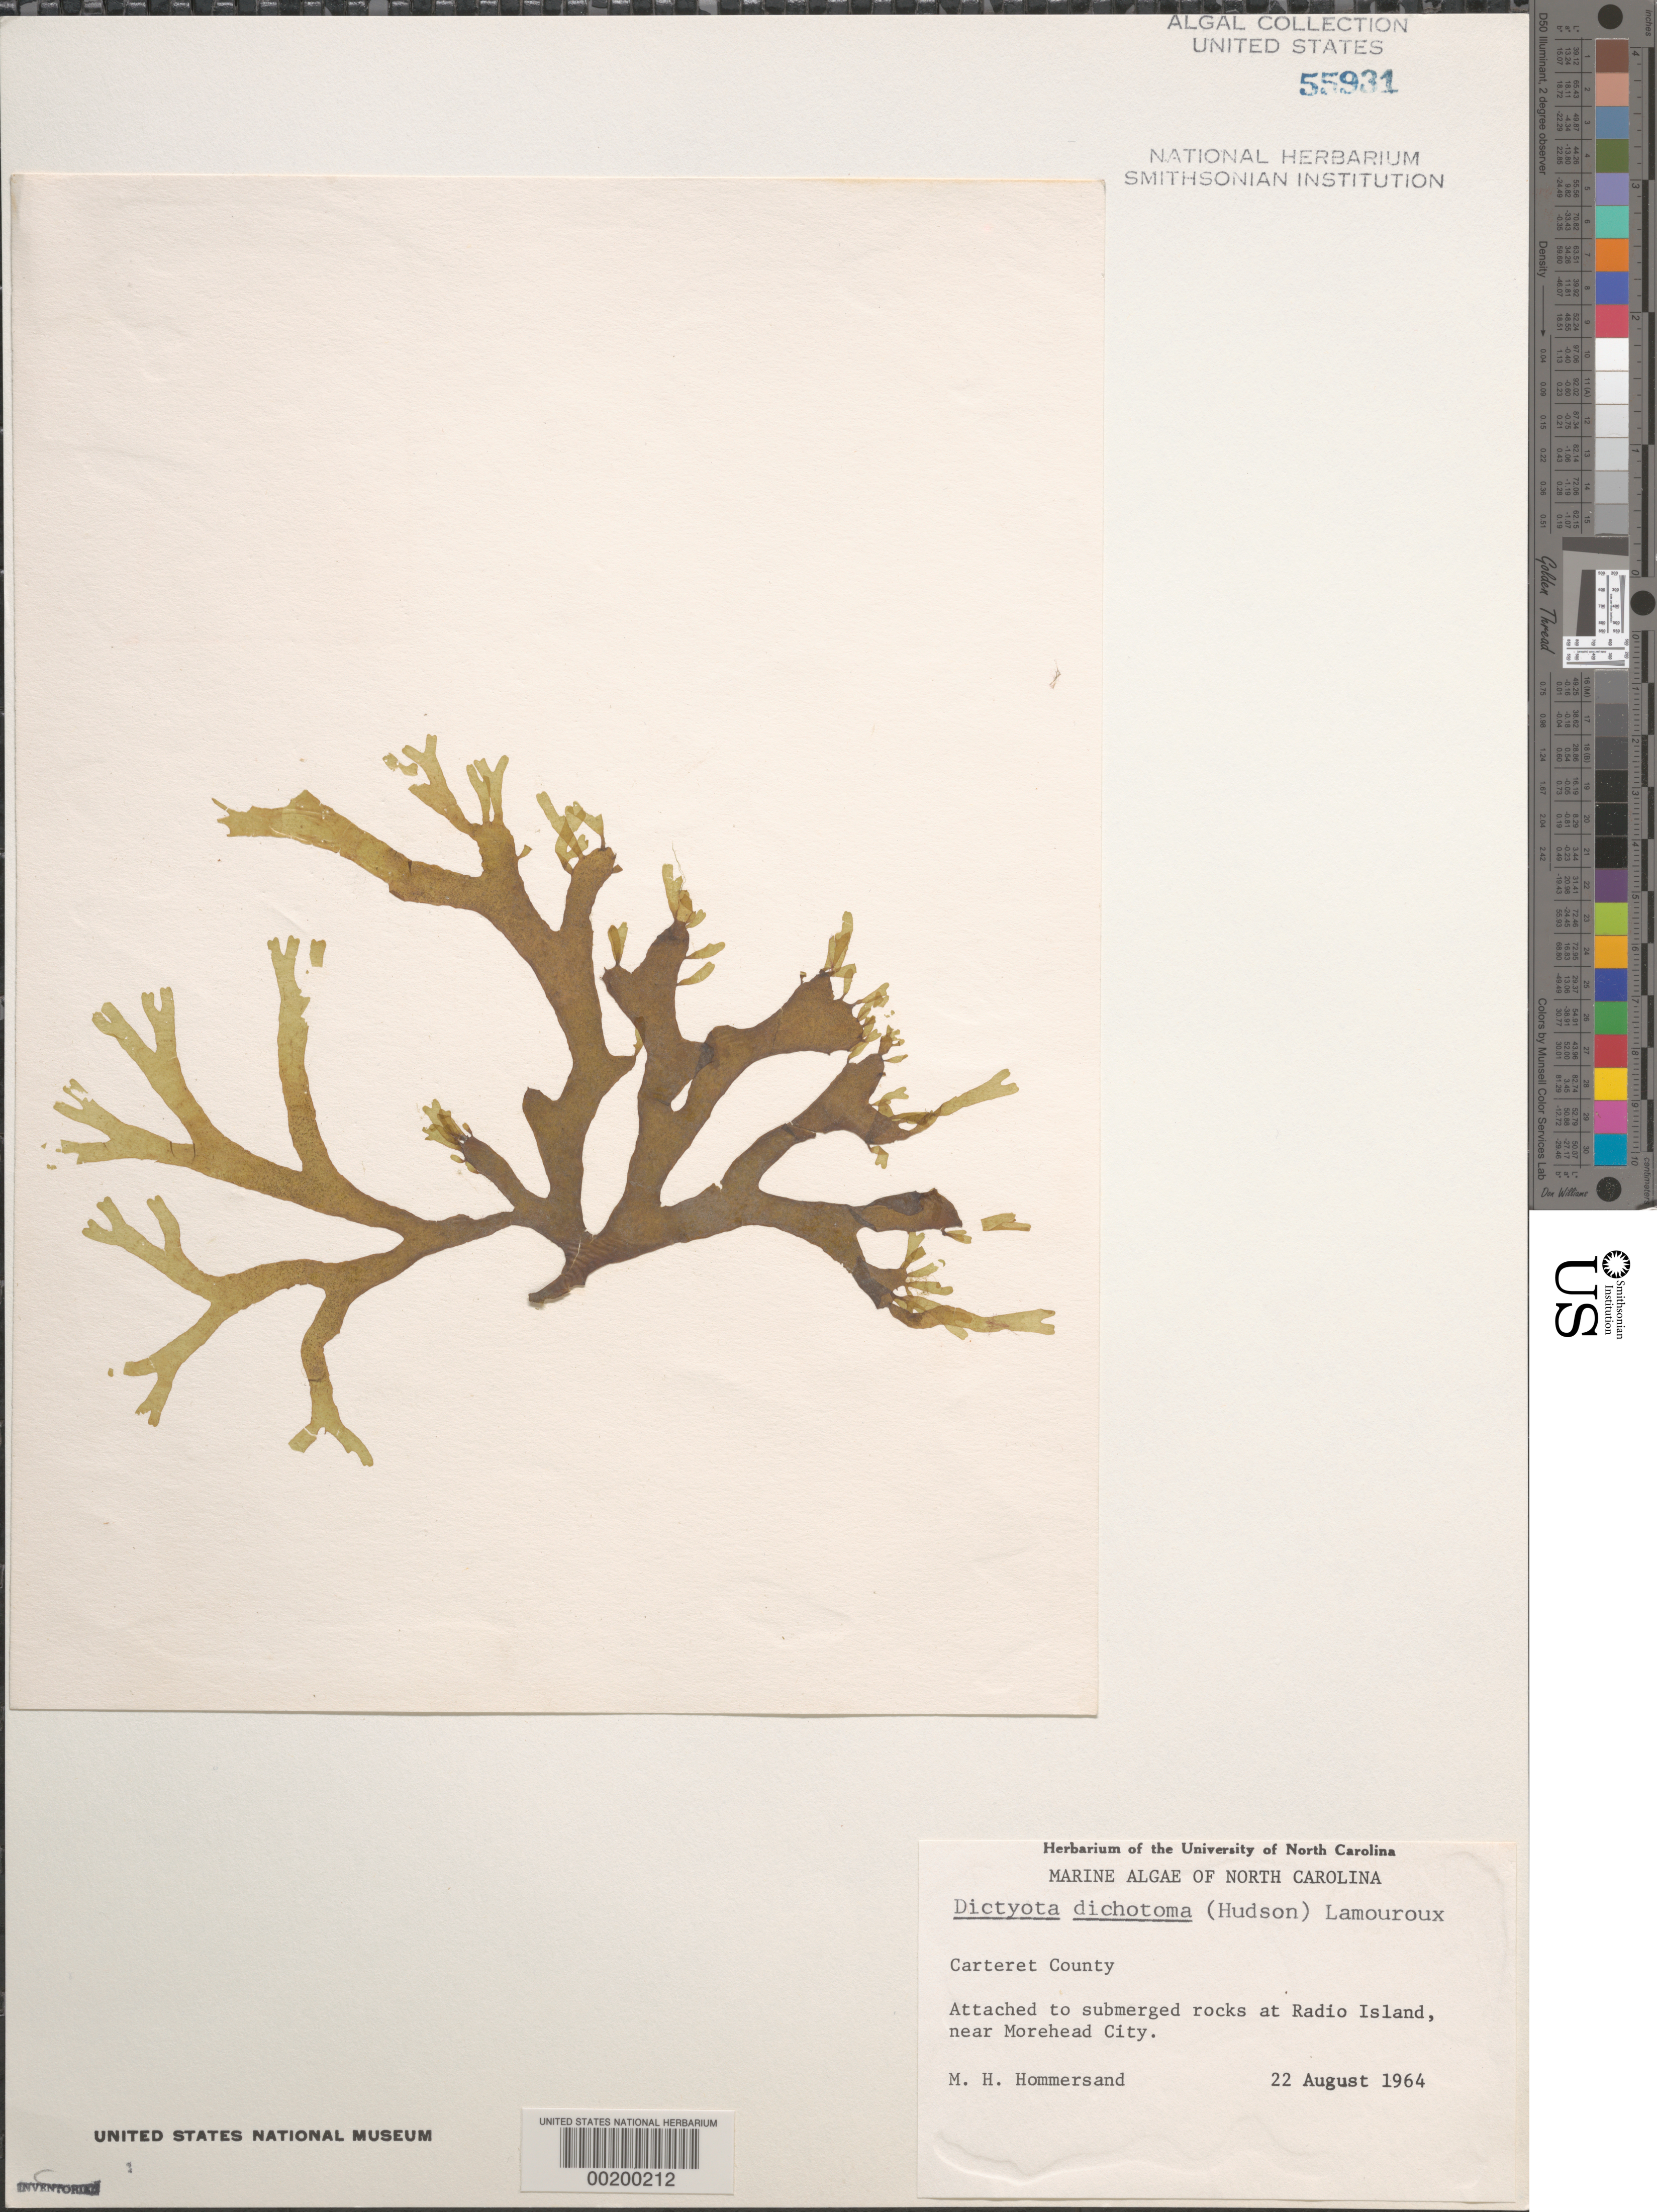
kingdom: Chromista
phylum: Ochrophyta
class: Phaeophyceae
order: Dictyotales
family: Dictyotaceae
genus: Dictyota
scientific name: Dictyota dichotoma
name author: (Huds.) J.V.Lamouroux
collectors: M. H. Hommersand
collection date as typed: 22 Aug 1964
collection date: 1964-08-22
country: United States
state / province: North Carolina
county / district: Carteret County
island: Radio Island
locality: Near Morehead City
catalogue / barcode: US 55931